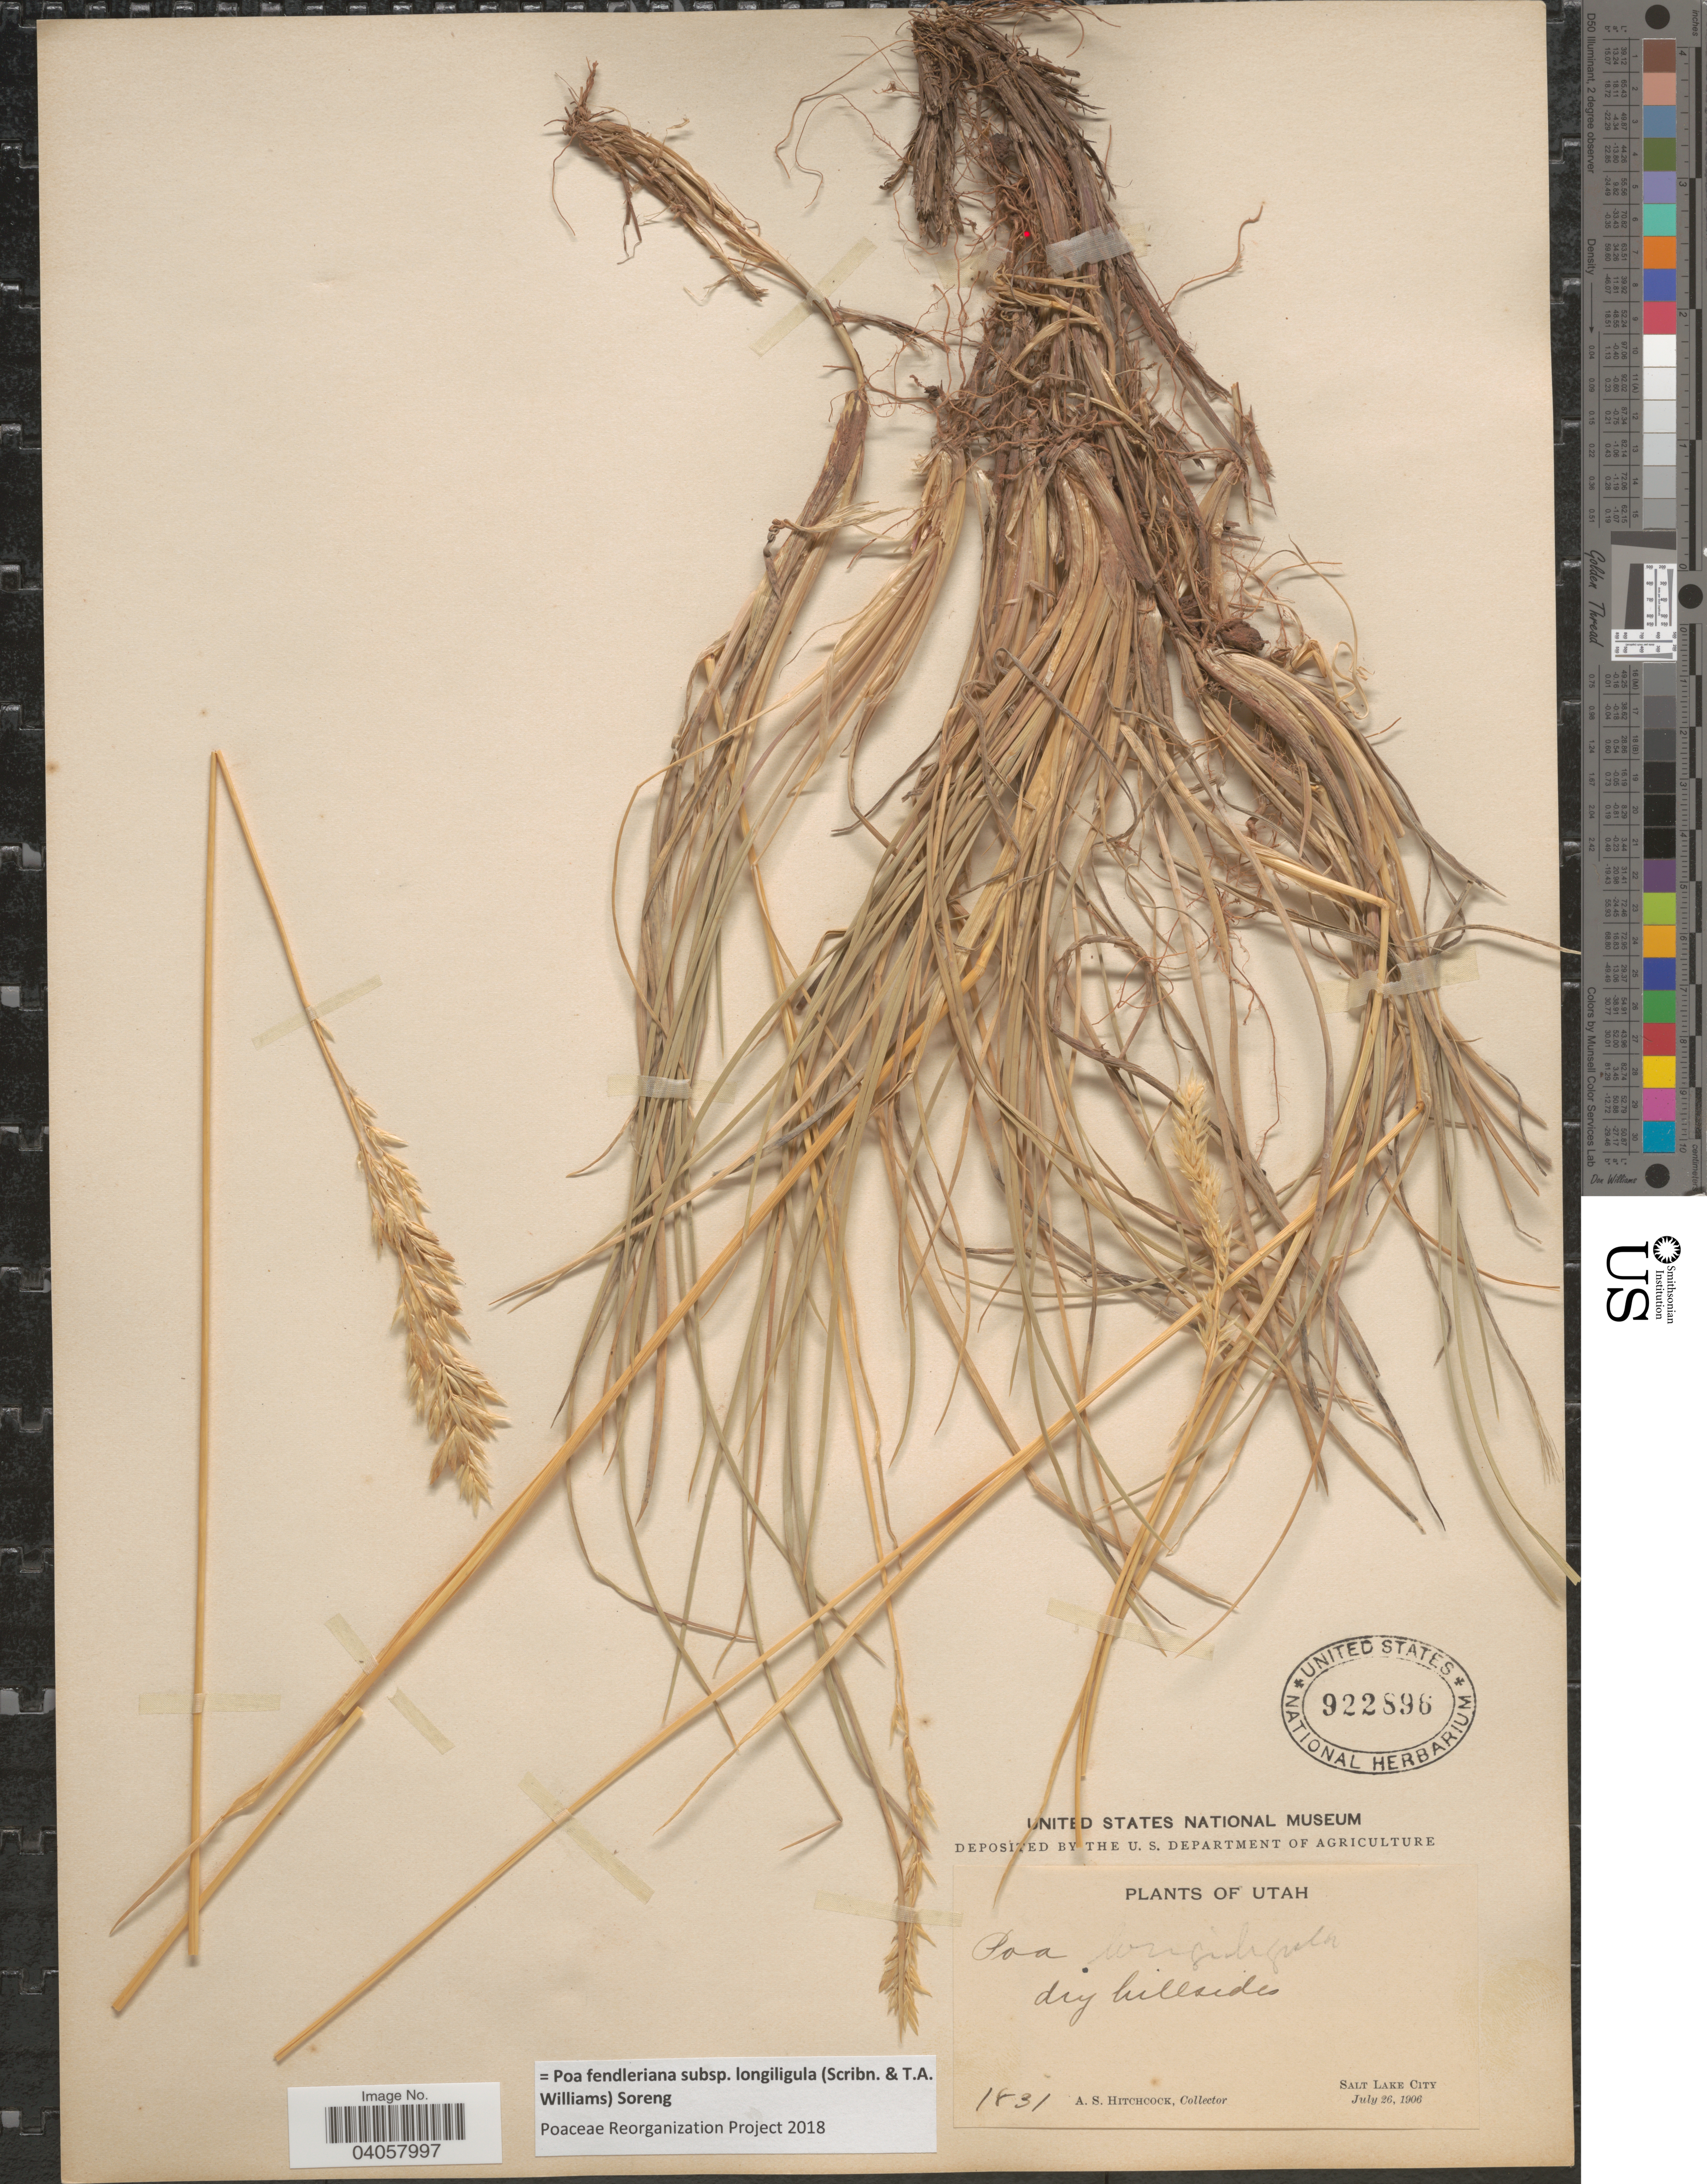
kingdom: Plantae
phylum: Tracheophyta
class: Liliopsida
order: Poales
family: Poaceae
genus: Poa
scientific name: Poa fendleriana subsp. longiligula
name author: (Scribn. & T.A. Williams) Soreng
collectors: A. S. Hitchcock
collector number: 1831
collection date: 1906-07-26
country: United States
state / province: Utah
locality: Dry hillsides. Salt Lake City.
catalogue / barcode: US 922896